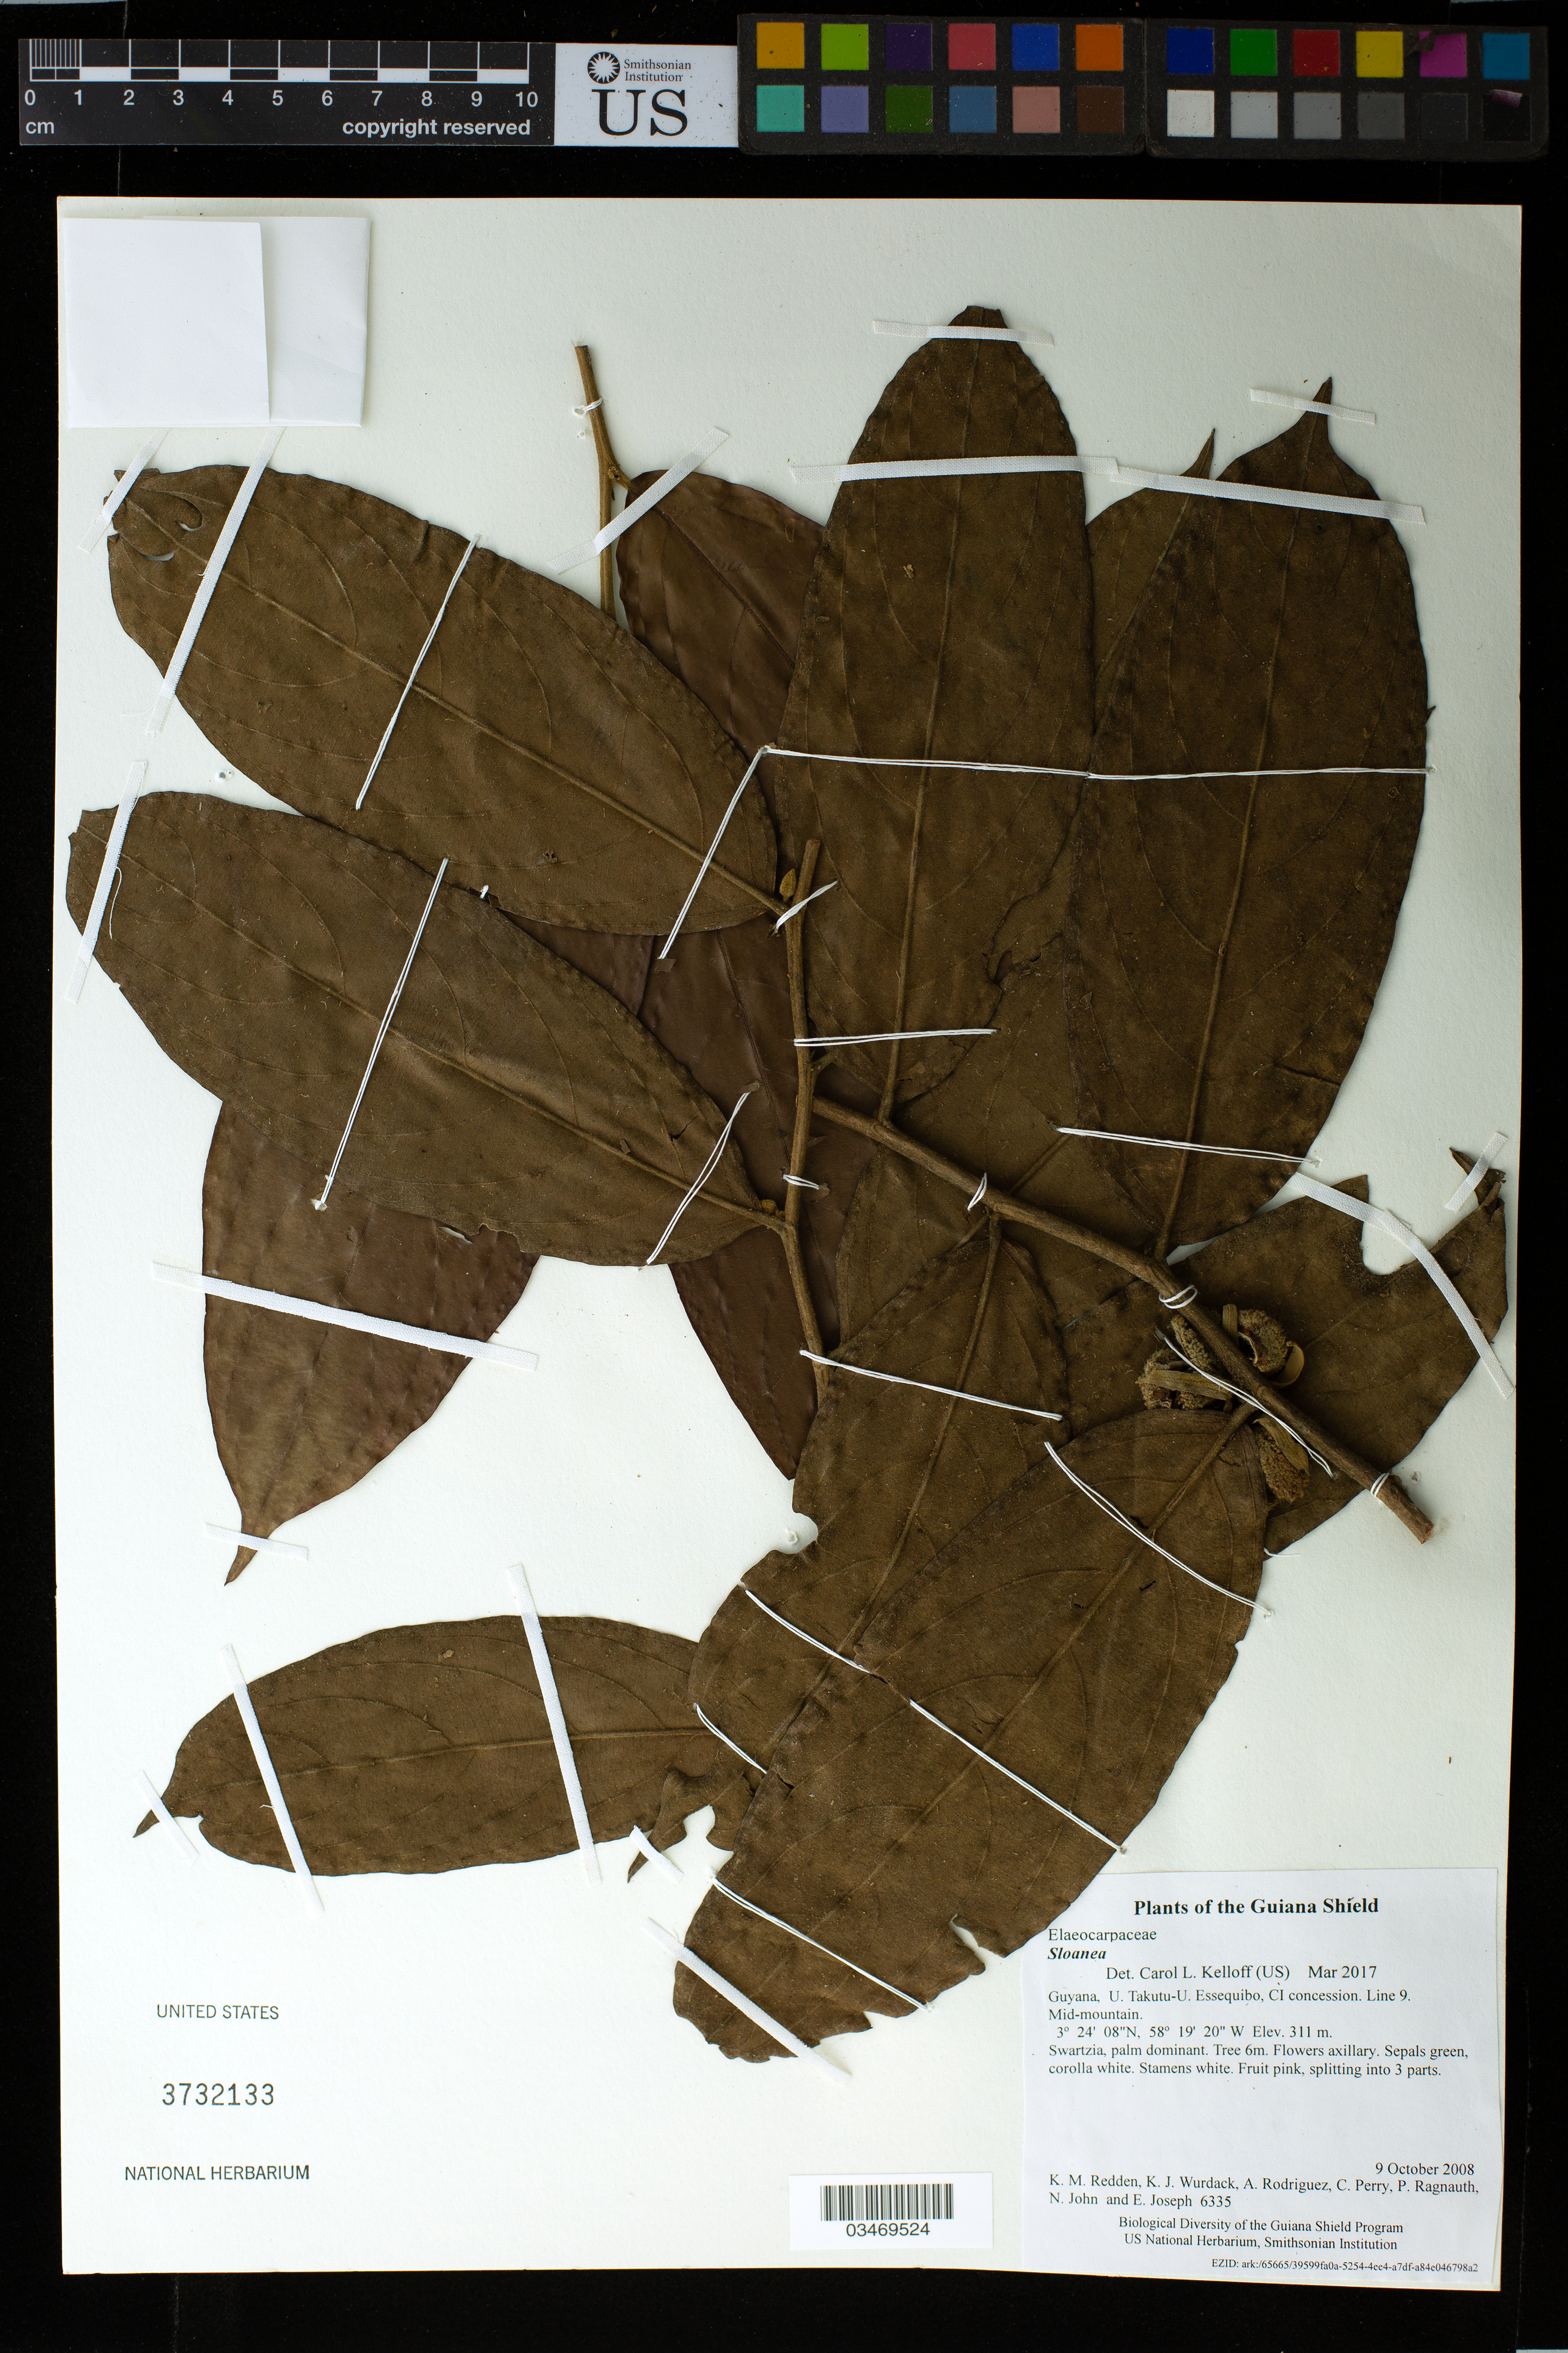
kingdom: Plantae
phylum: Tracheophyta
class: Magnoliopsida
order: Oxalidales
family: Elaeocarpaceae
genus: Sloanea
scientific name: Sloanea sp.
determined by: Kelloff, Carol L., (US), Smithsonian Institution - National Museum of Natural History (UNITED STATES)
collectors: K. M. Redden, K. Wurdack, A. Rodriguez, C. Perry, P. Ragnauth, N. John & E. Joseph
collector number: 6335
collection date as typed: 9 October 2008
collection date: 2008-10-09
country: Guyana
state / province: U. Takutu-U. Essequibo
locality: CI concession. Line 9. Mid-mountain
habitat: Swartzia, palm dominant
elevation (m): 311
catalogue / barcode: US 3732133